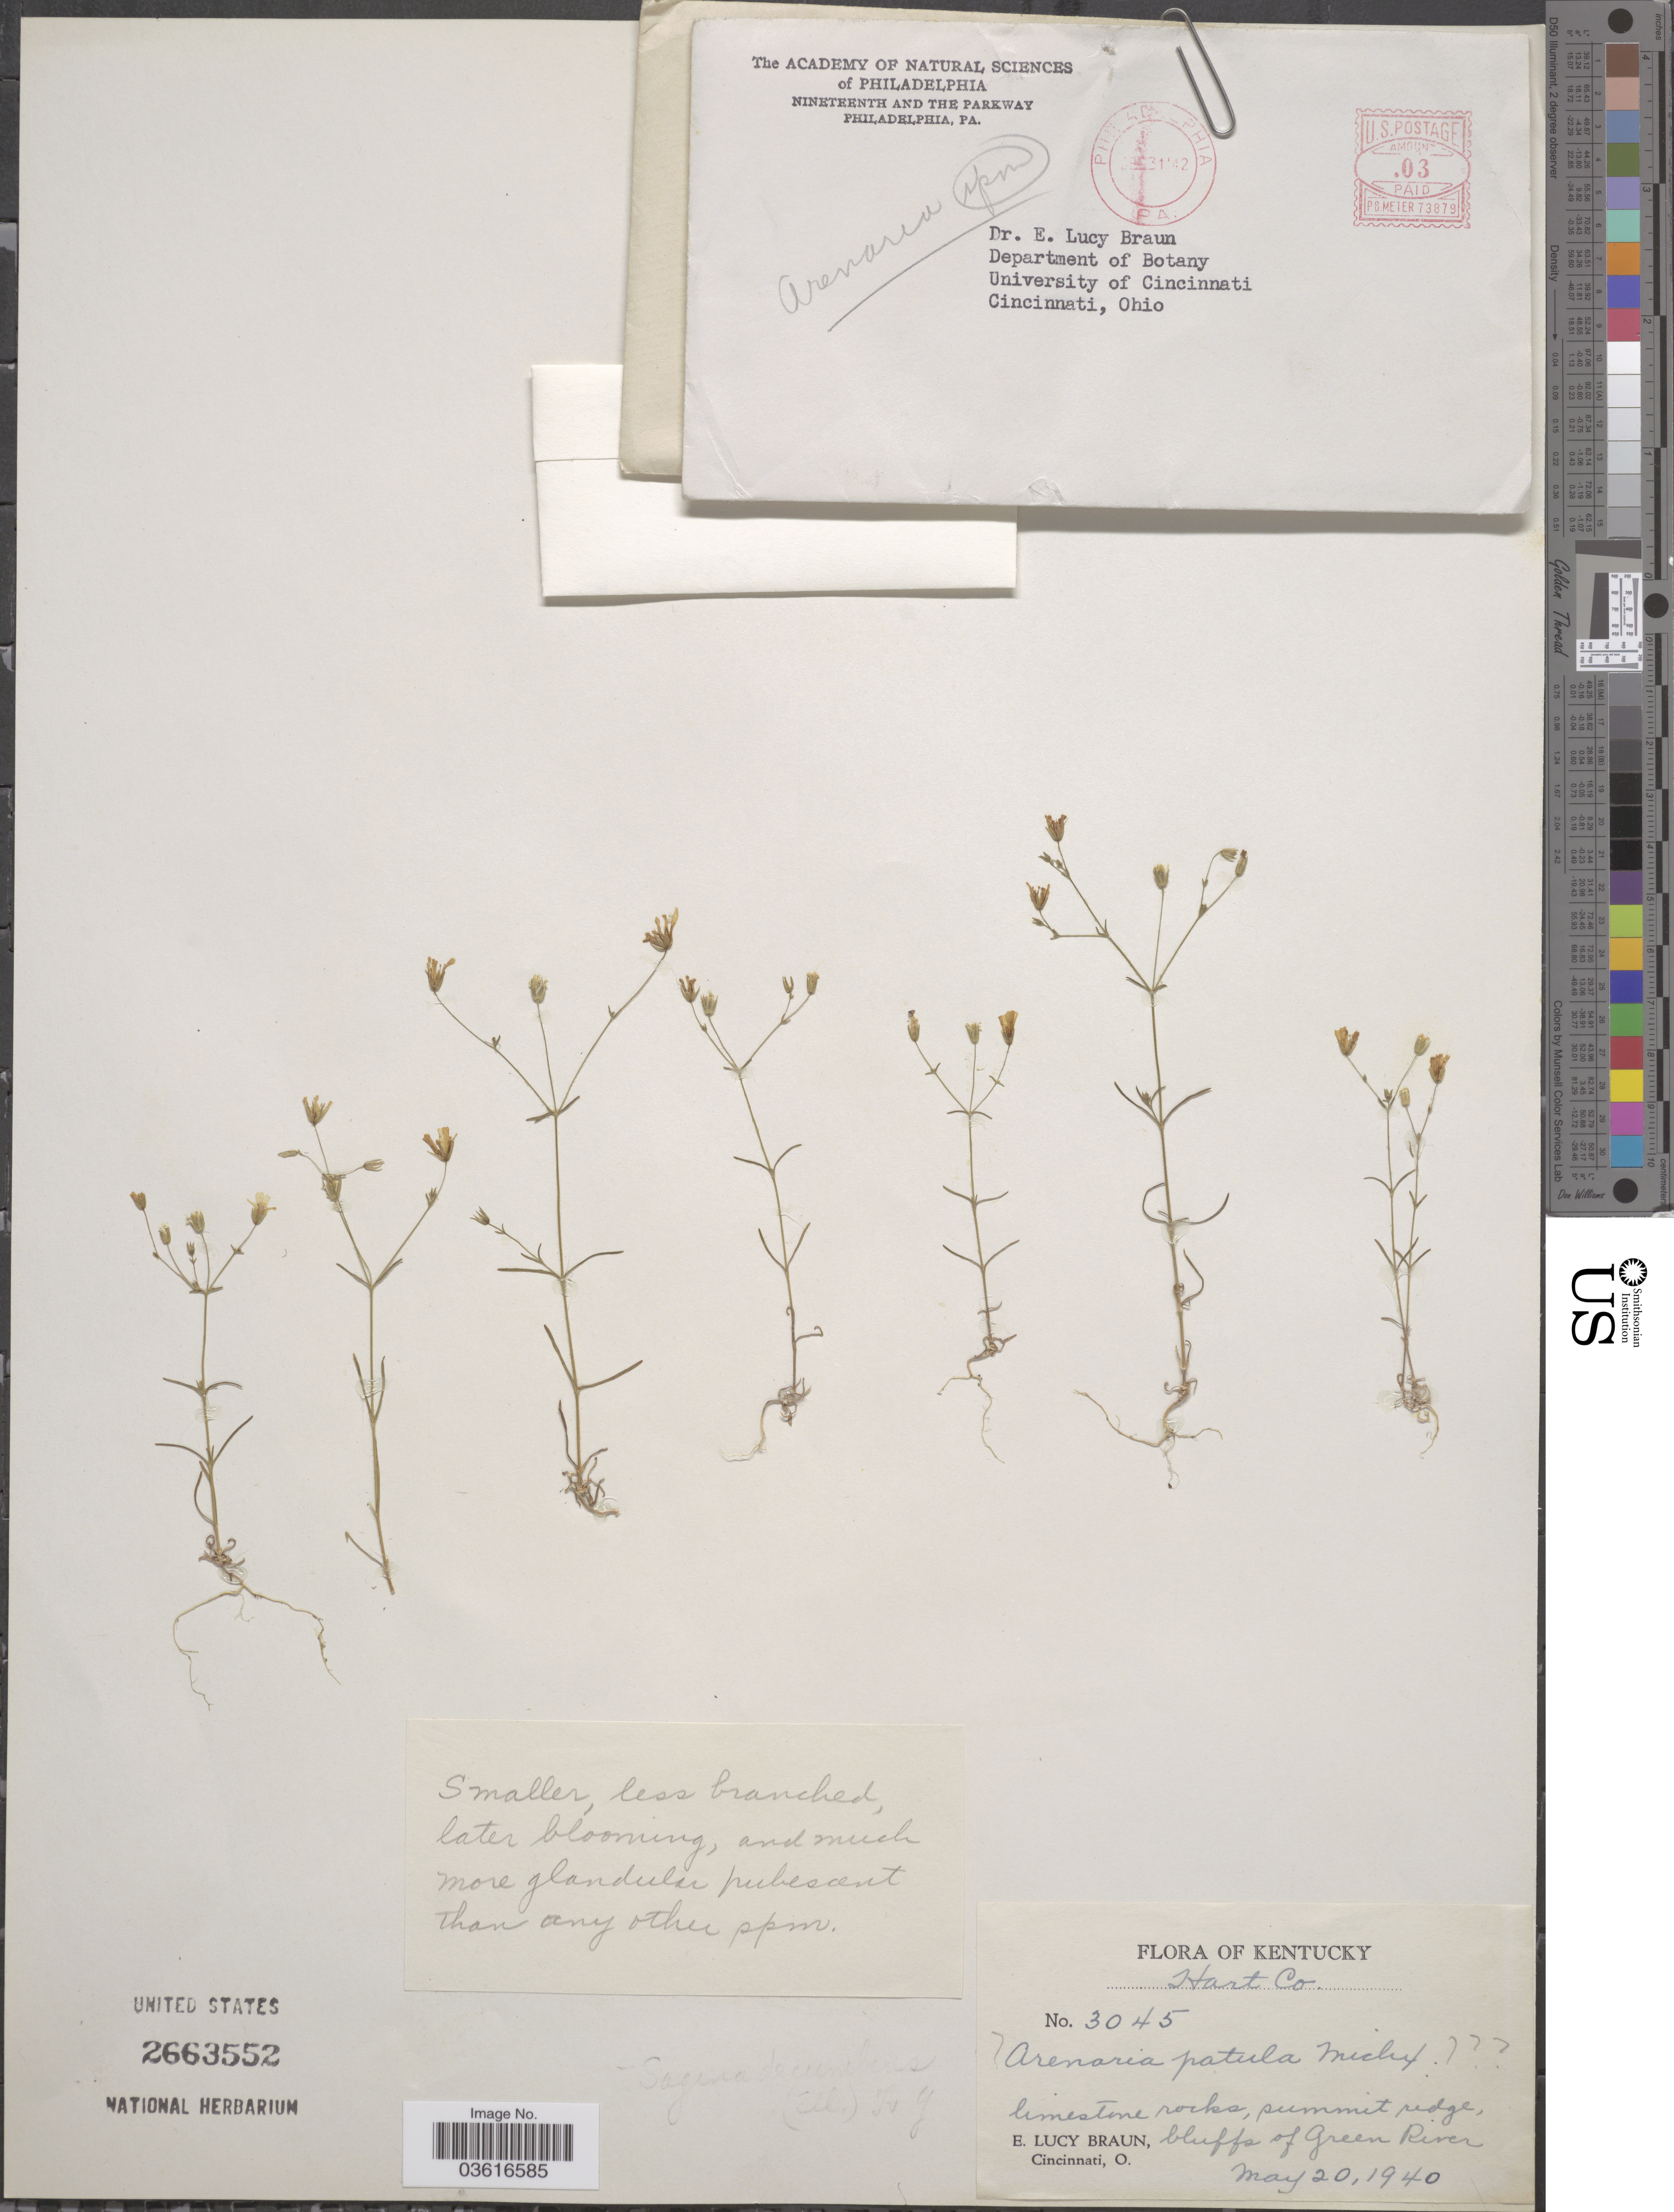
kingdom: Plantae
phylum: Tracheophyta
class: Magnoliopsida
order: Caryophyllales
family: Caryophyllaceae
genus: Minuartia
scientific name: Minuartia patula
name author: (Michx.) Mattf.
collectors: E. L. Braun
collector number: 3045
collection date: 1940-05-20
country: United States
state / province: Kentucky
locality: Hart Co. Summit ridge, bluffs of Green River.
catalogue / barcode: US 2663552